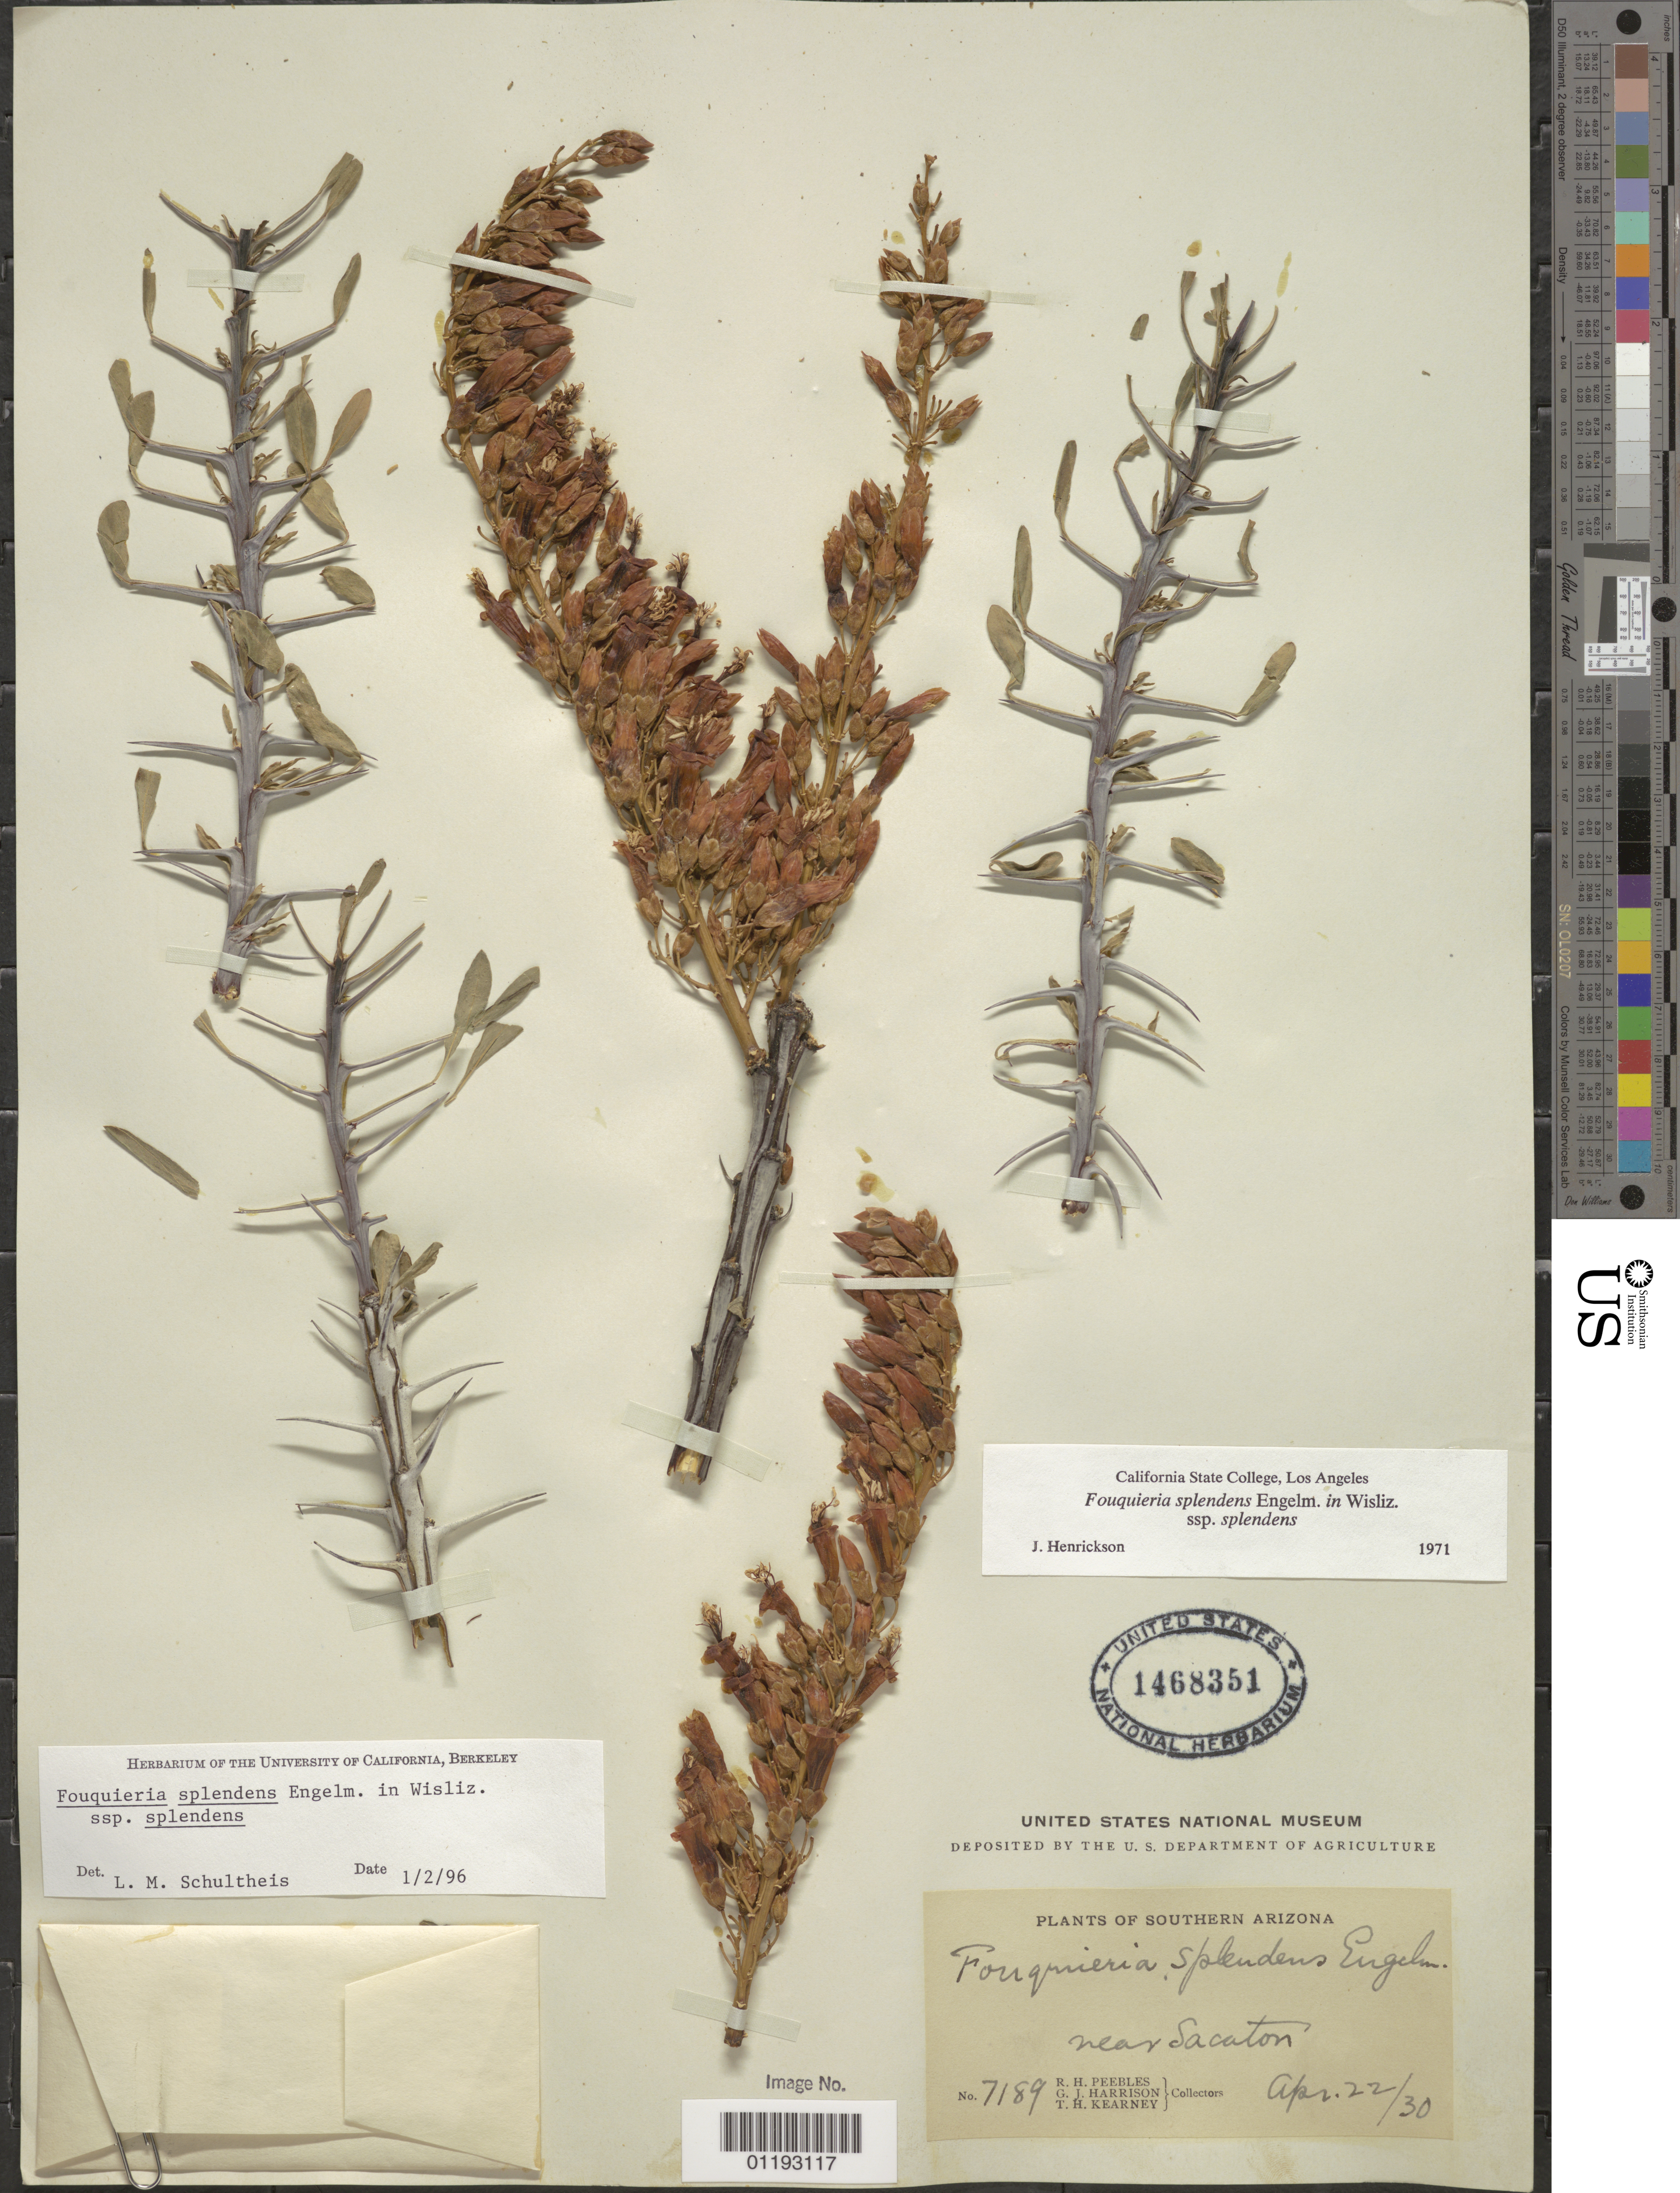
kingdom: Plantae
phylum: Tracheophyta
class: Magnoliopsida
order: Ericales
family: Fouquieriaceae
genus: Fouquieria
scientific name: Fouquieria splendens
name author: Engelm.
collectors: R. H. Peebles, G. J. Harrison & T. H. Kearney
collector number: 7189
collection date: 1930-04-22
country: United States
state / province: Arizona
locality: near Sacaton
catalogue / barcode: US 146351